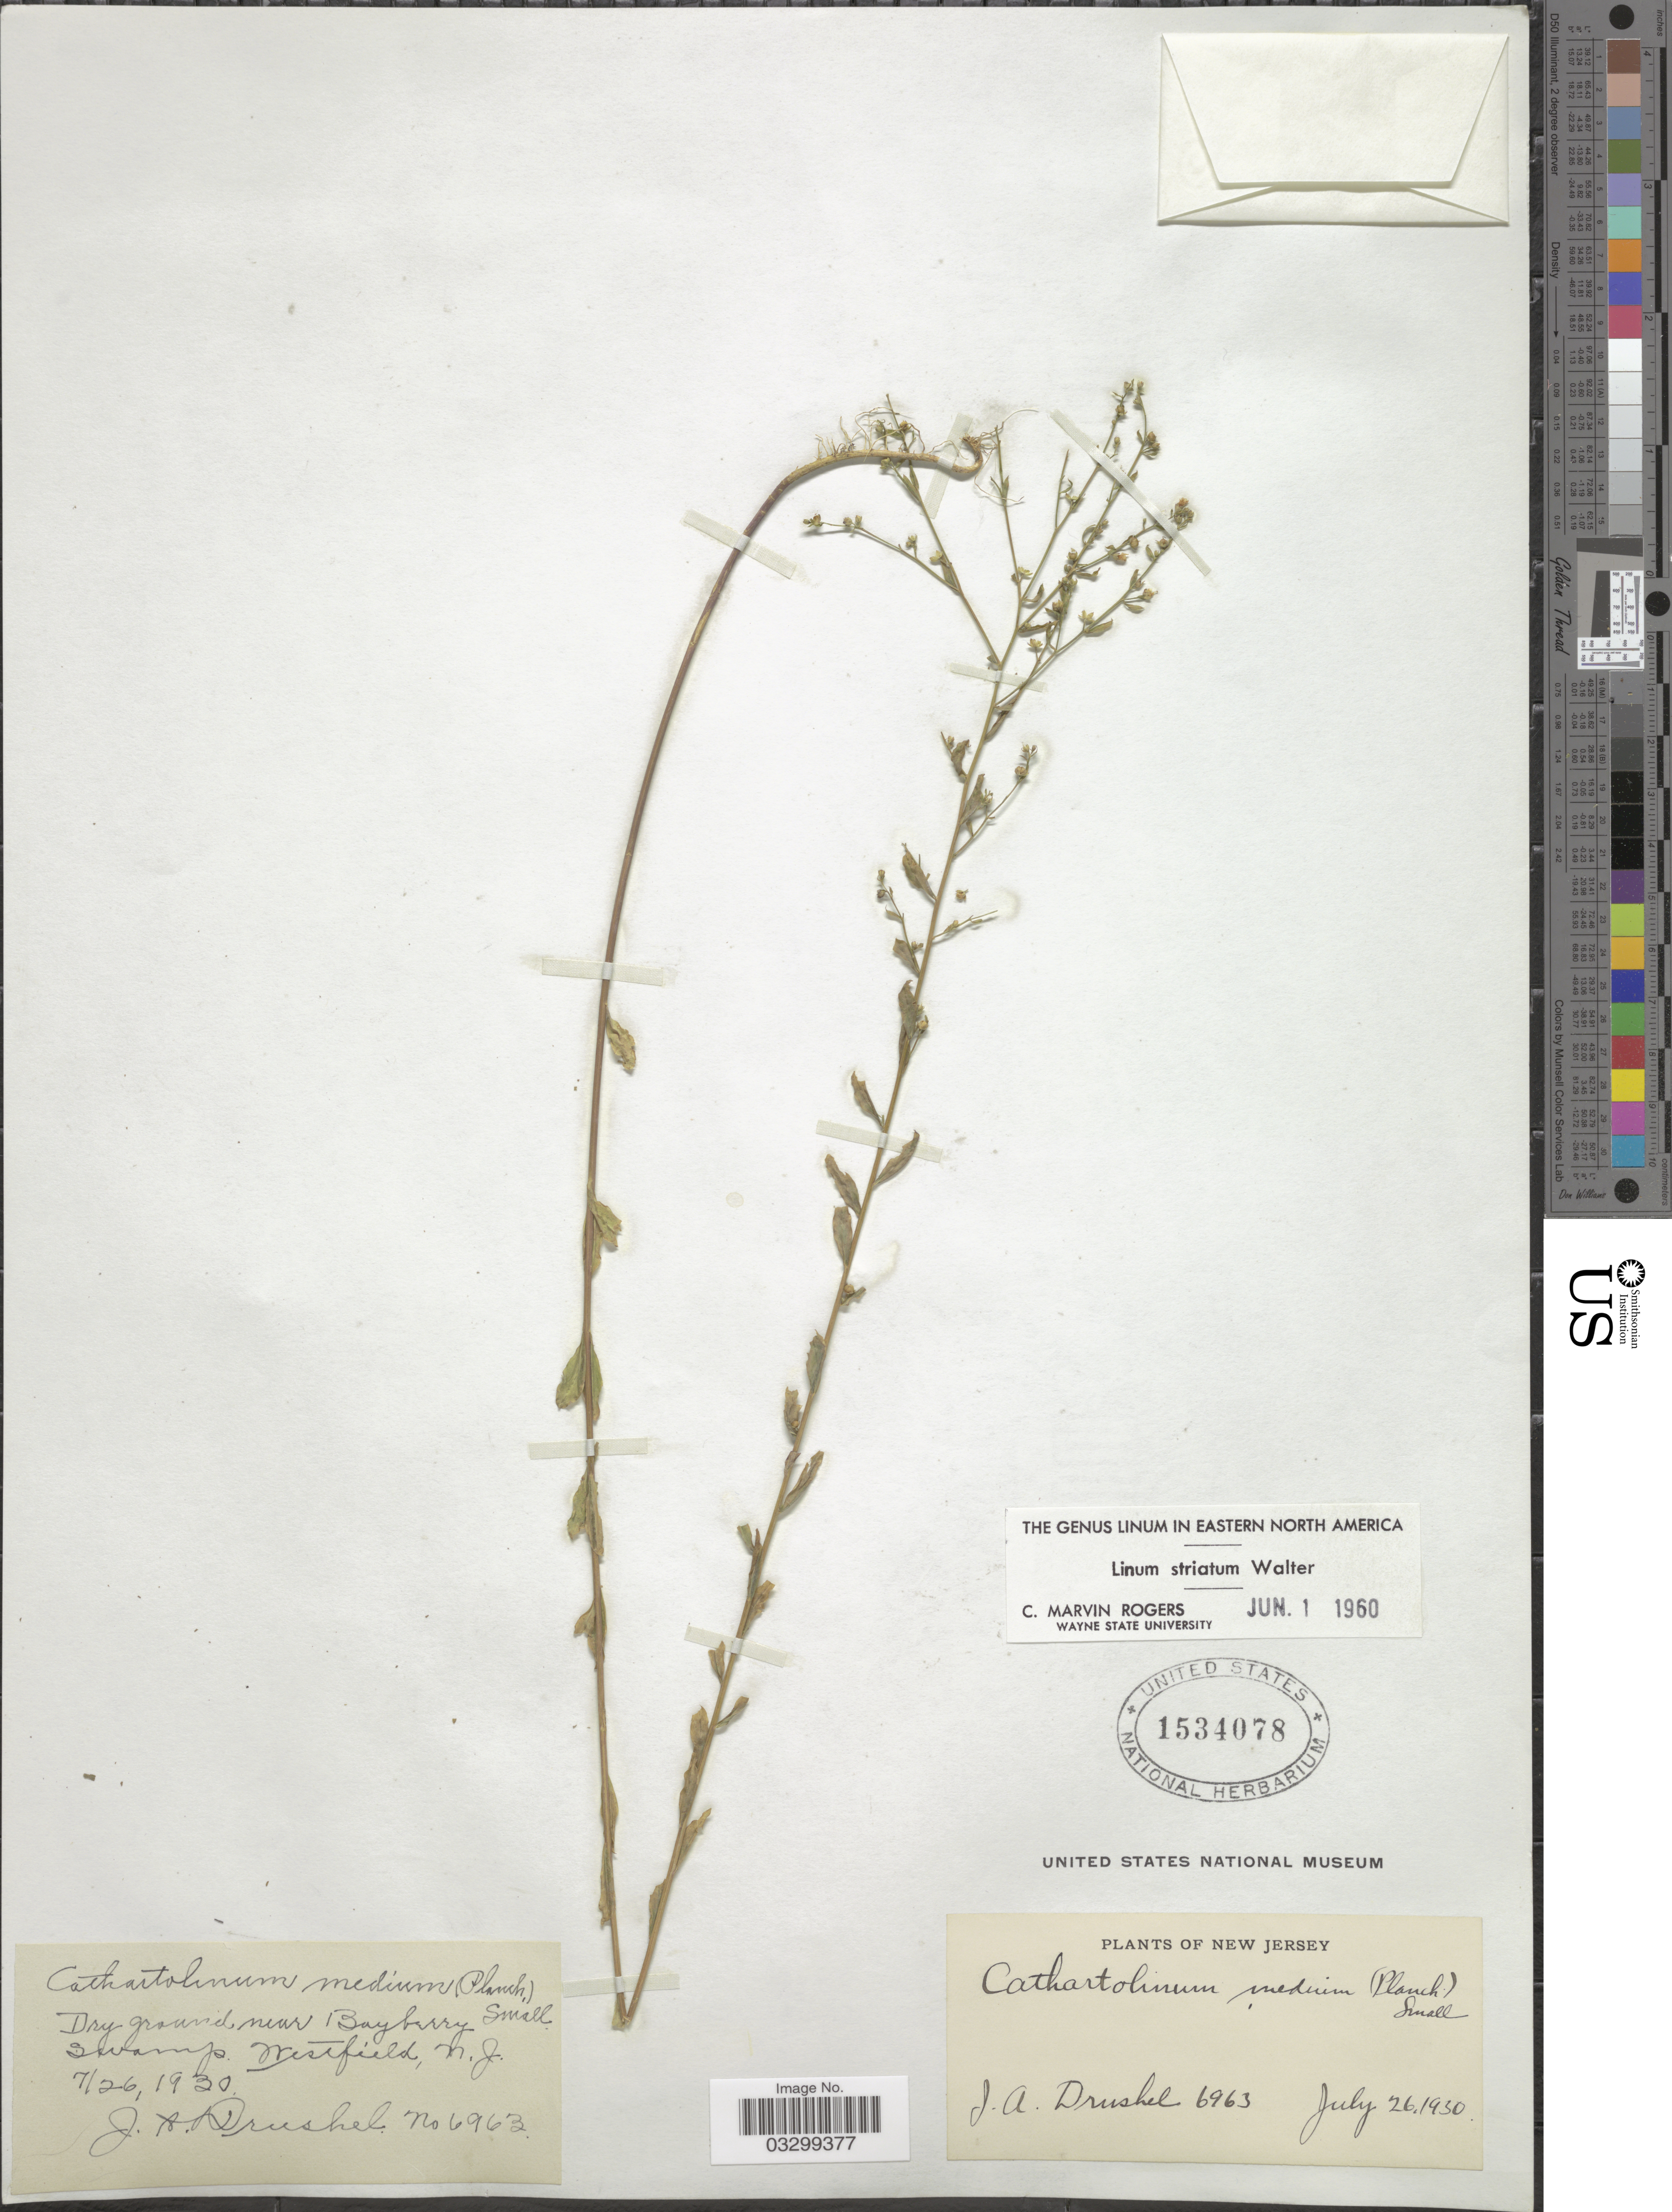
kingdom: Plantae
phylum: Tracheophyta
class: Magnoliopsida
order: Malpighiales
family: Linaceae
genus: Linum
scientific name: Linum striatum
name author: Walter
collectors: J. A. Drushel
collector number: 6963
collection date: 1930-07-26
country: United States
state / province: New Jersey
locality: Near Bayberry, Swamp. Westfield.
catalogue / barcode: US 1534078